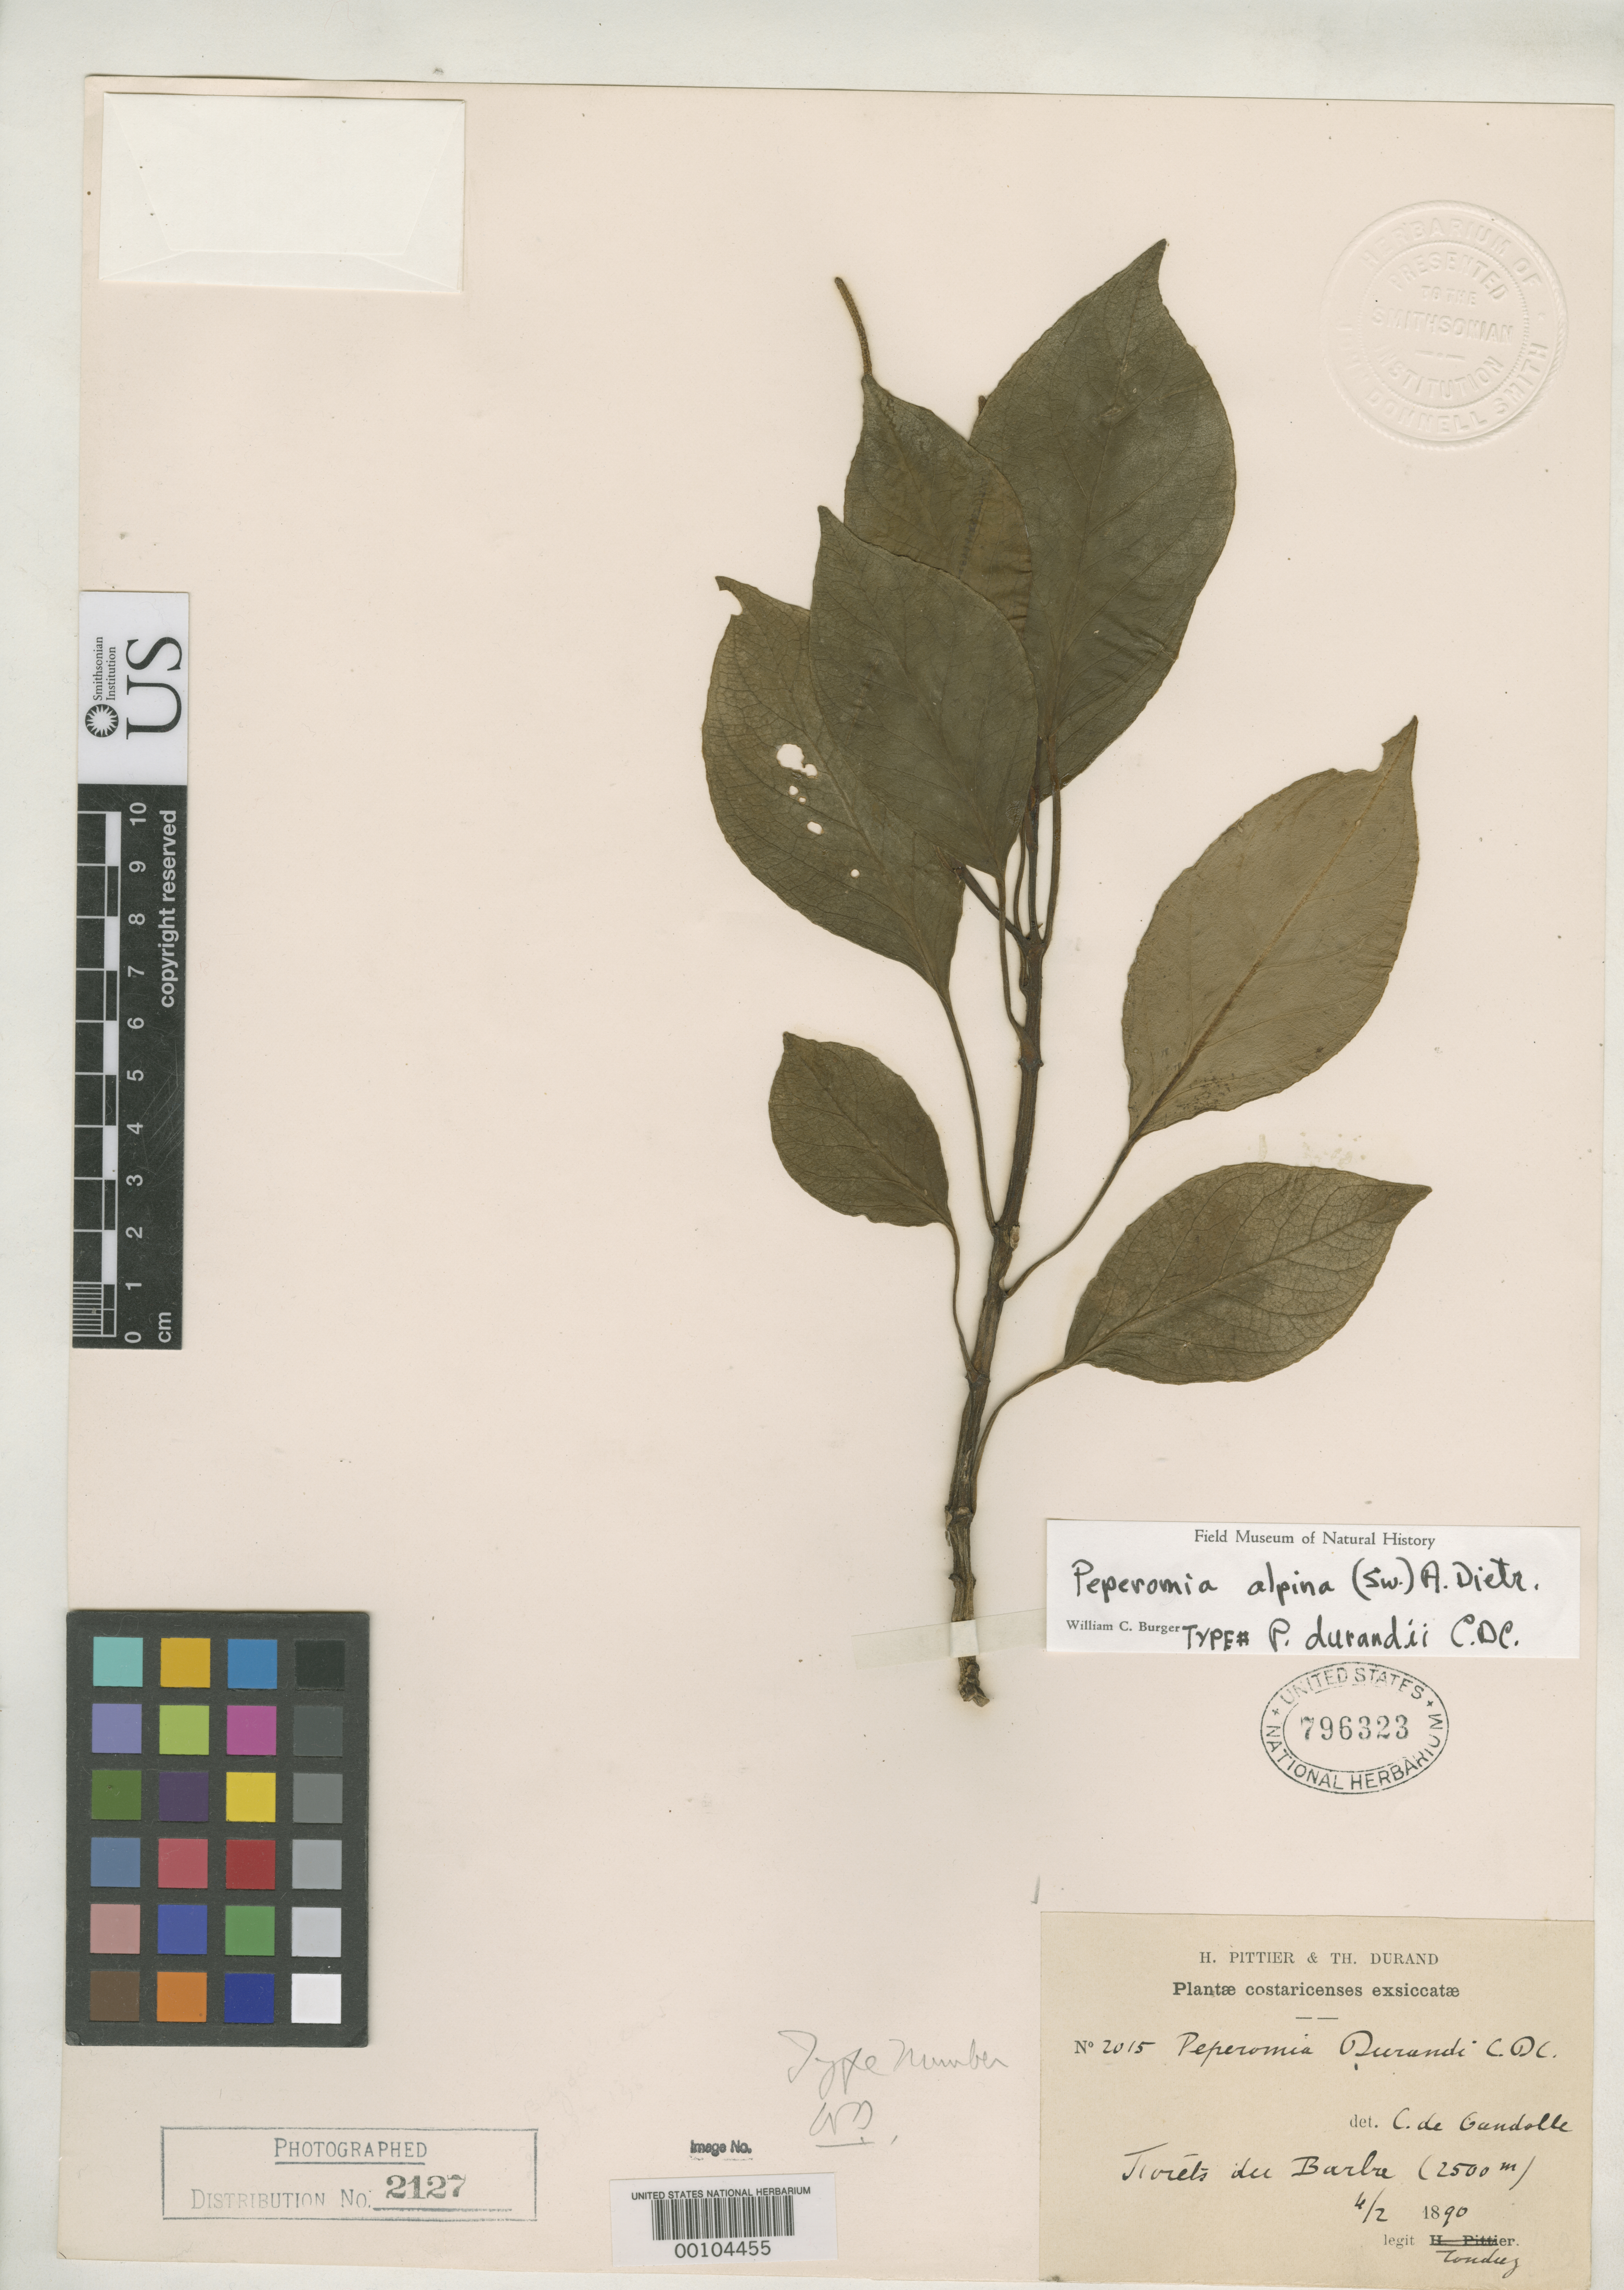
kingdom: Plantae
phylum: Tracheophyta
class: Magnoliopsida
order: Piperales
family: Piperaceae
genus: Peperomia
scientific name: Peperomia durandi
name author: C. DC.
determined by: Jiménez, José Estaban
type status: Isotype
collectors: A. Tonduz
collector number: Pittier 2015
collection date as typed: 04 Apr 1890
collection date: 1890-04-04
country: Costa Rica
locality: Forets du Barba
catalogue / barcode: US 796323